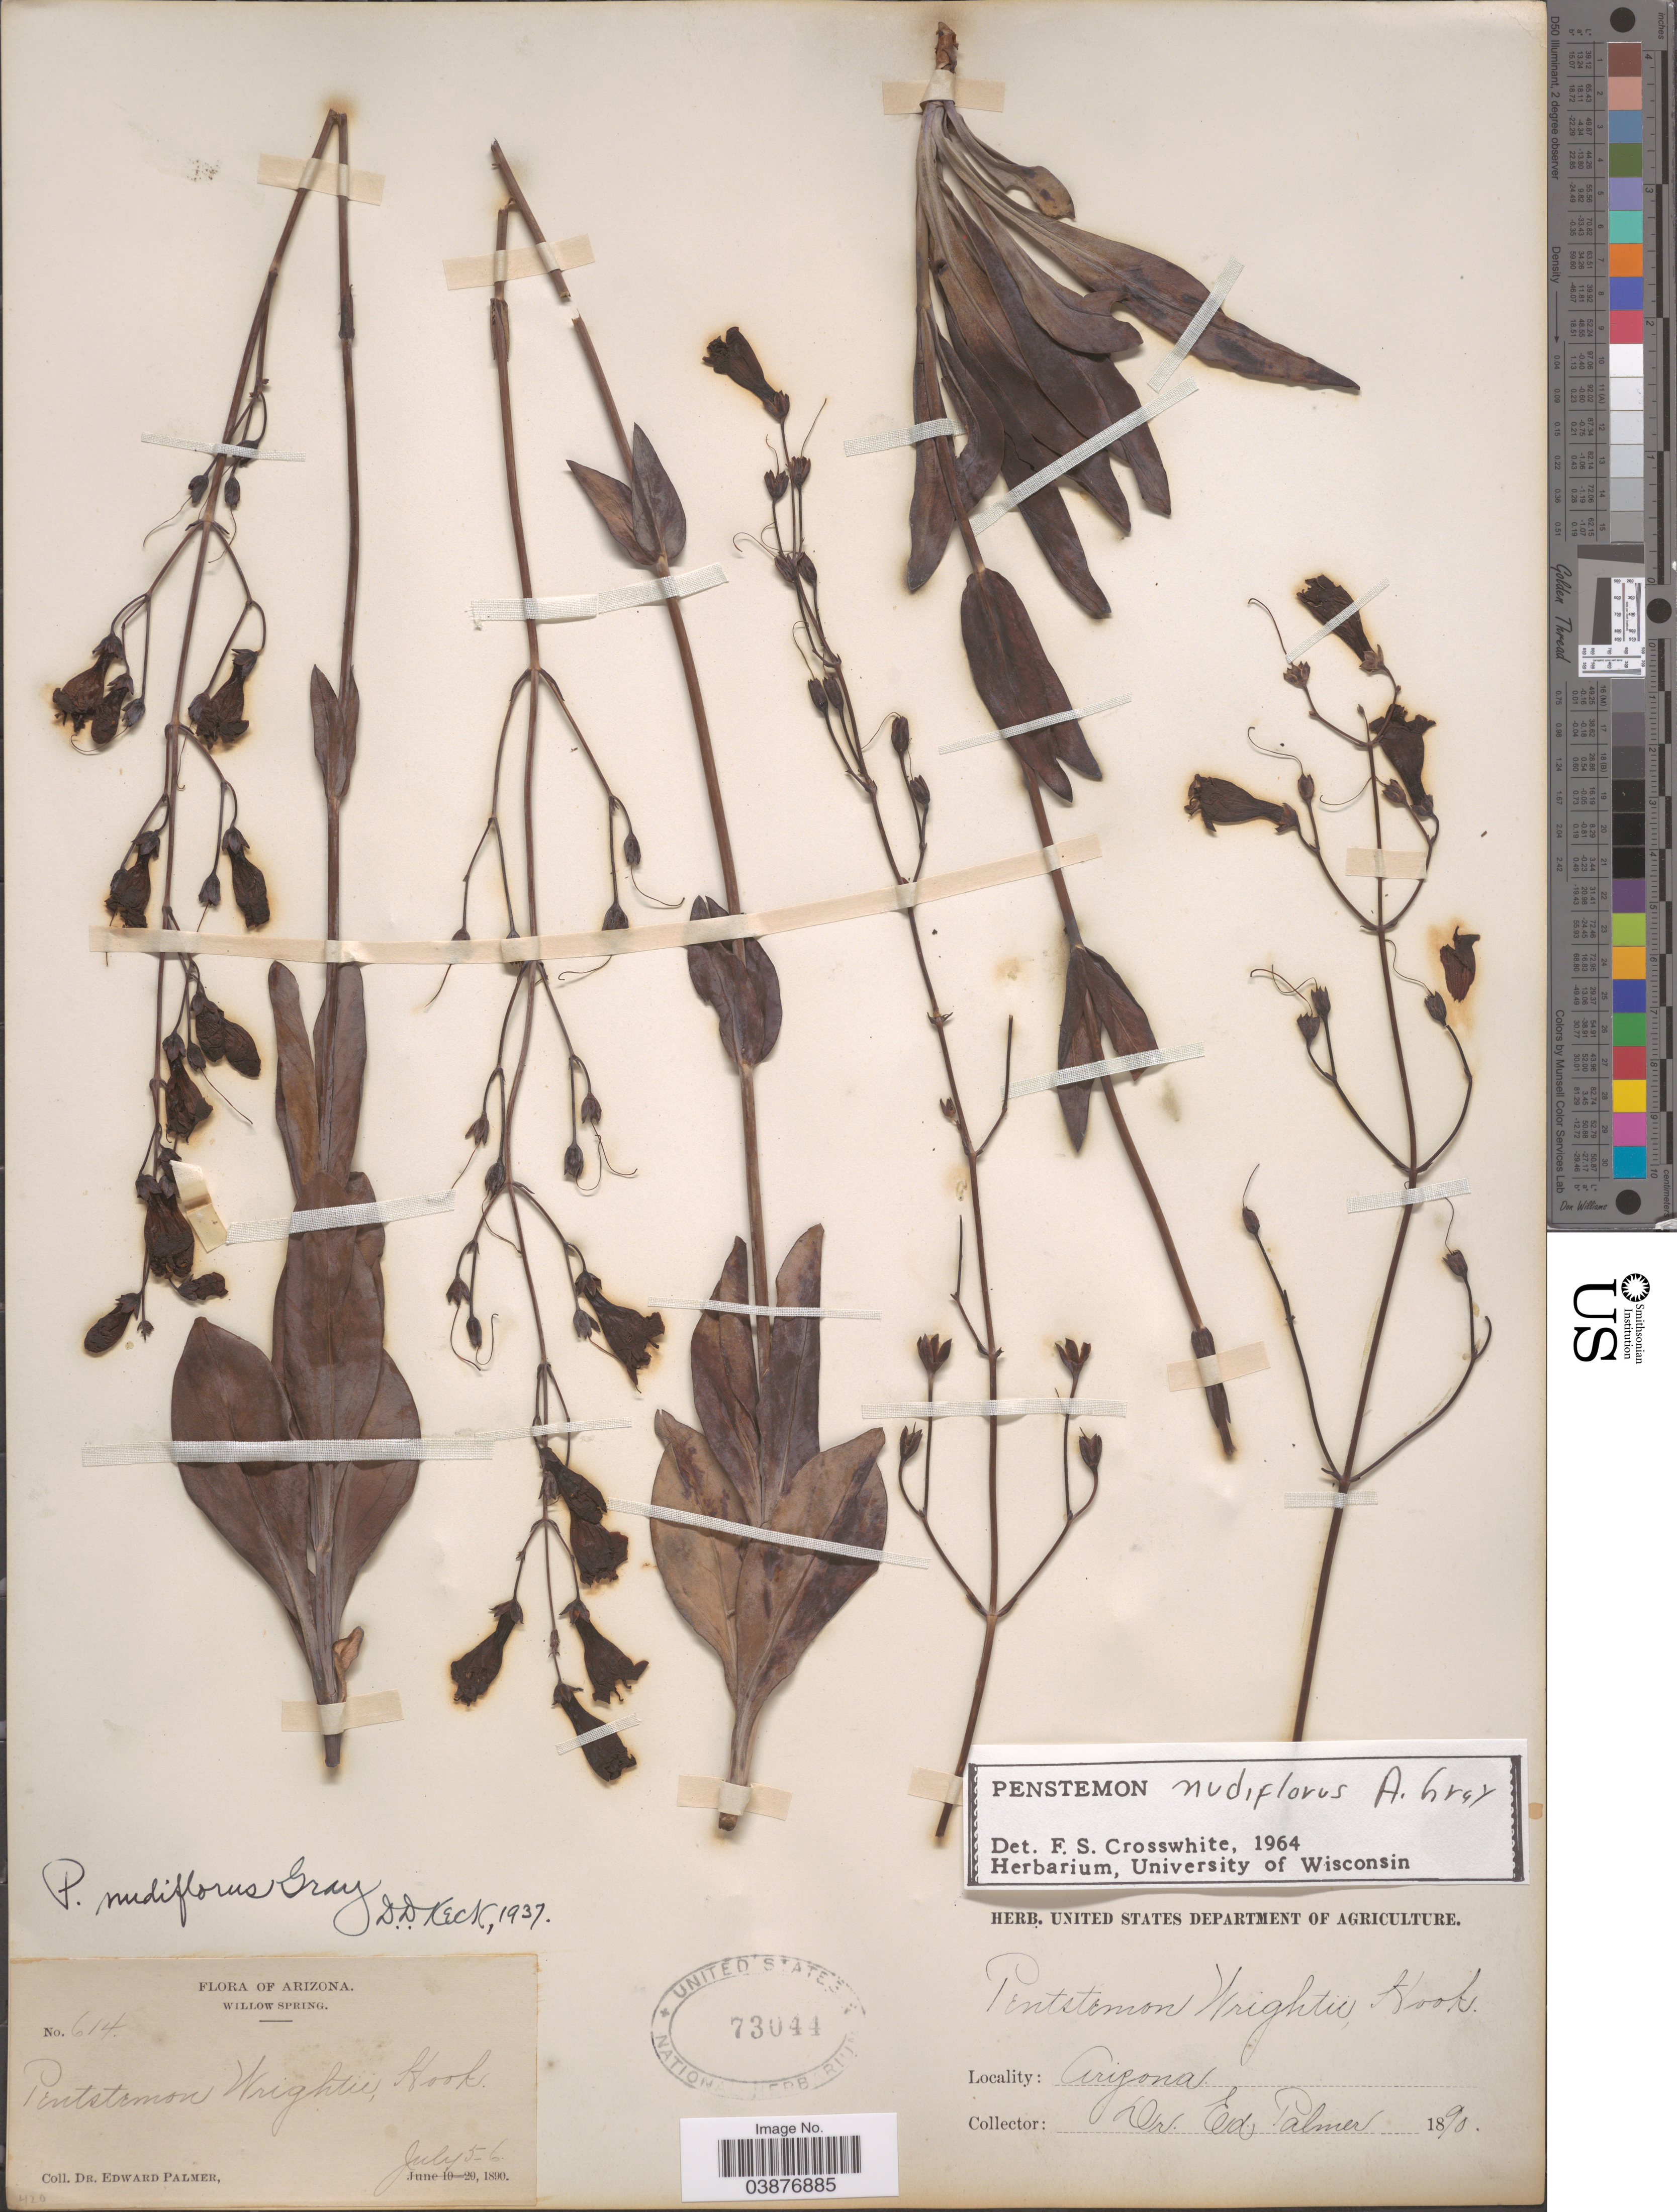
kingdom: Plantae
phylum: Tracheophyta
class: Magnoliopsida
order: Lamiales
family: Plantaginaceae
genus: Penstemon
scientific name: Penstemon nudiflorus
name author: A. Gray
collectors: E. Palmer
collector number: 614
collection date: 1890-07-05/1890-07-06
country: United States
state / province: Arizona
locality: Willow Spring.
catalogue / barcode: US 73044